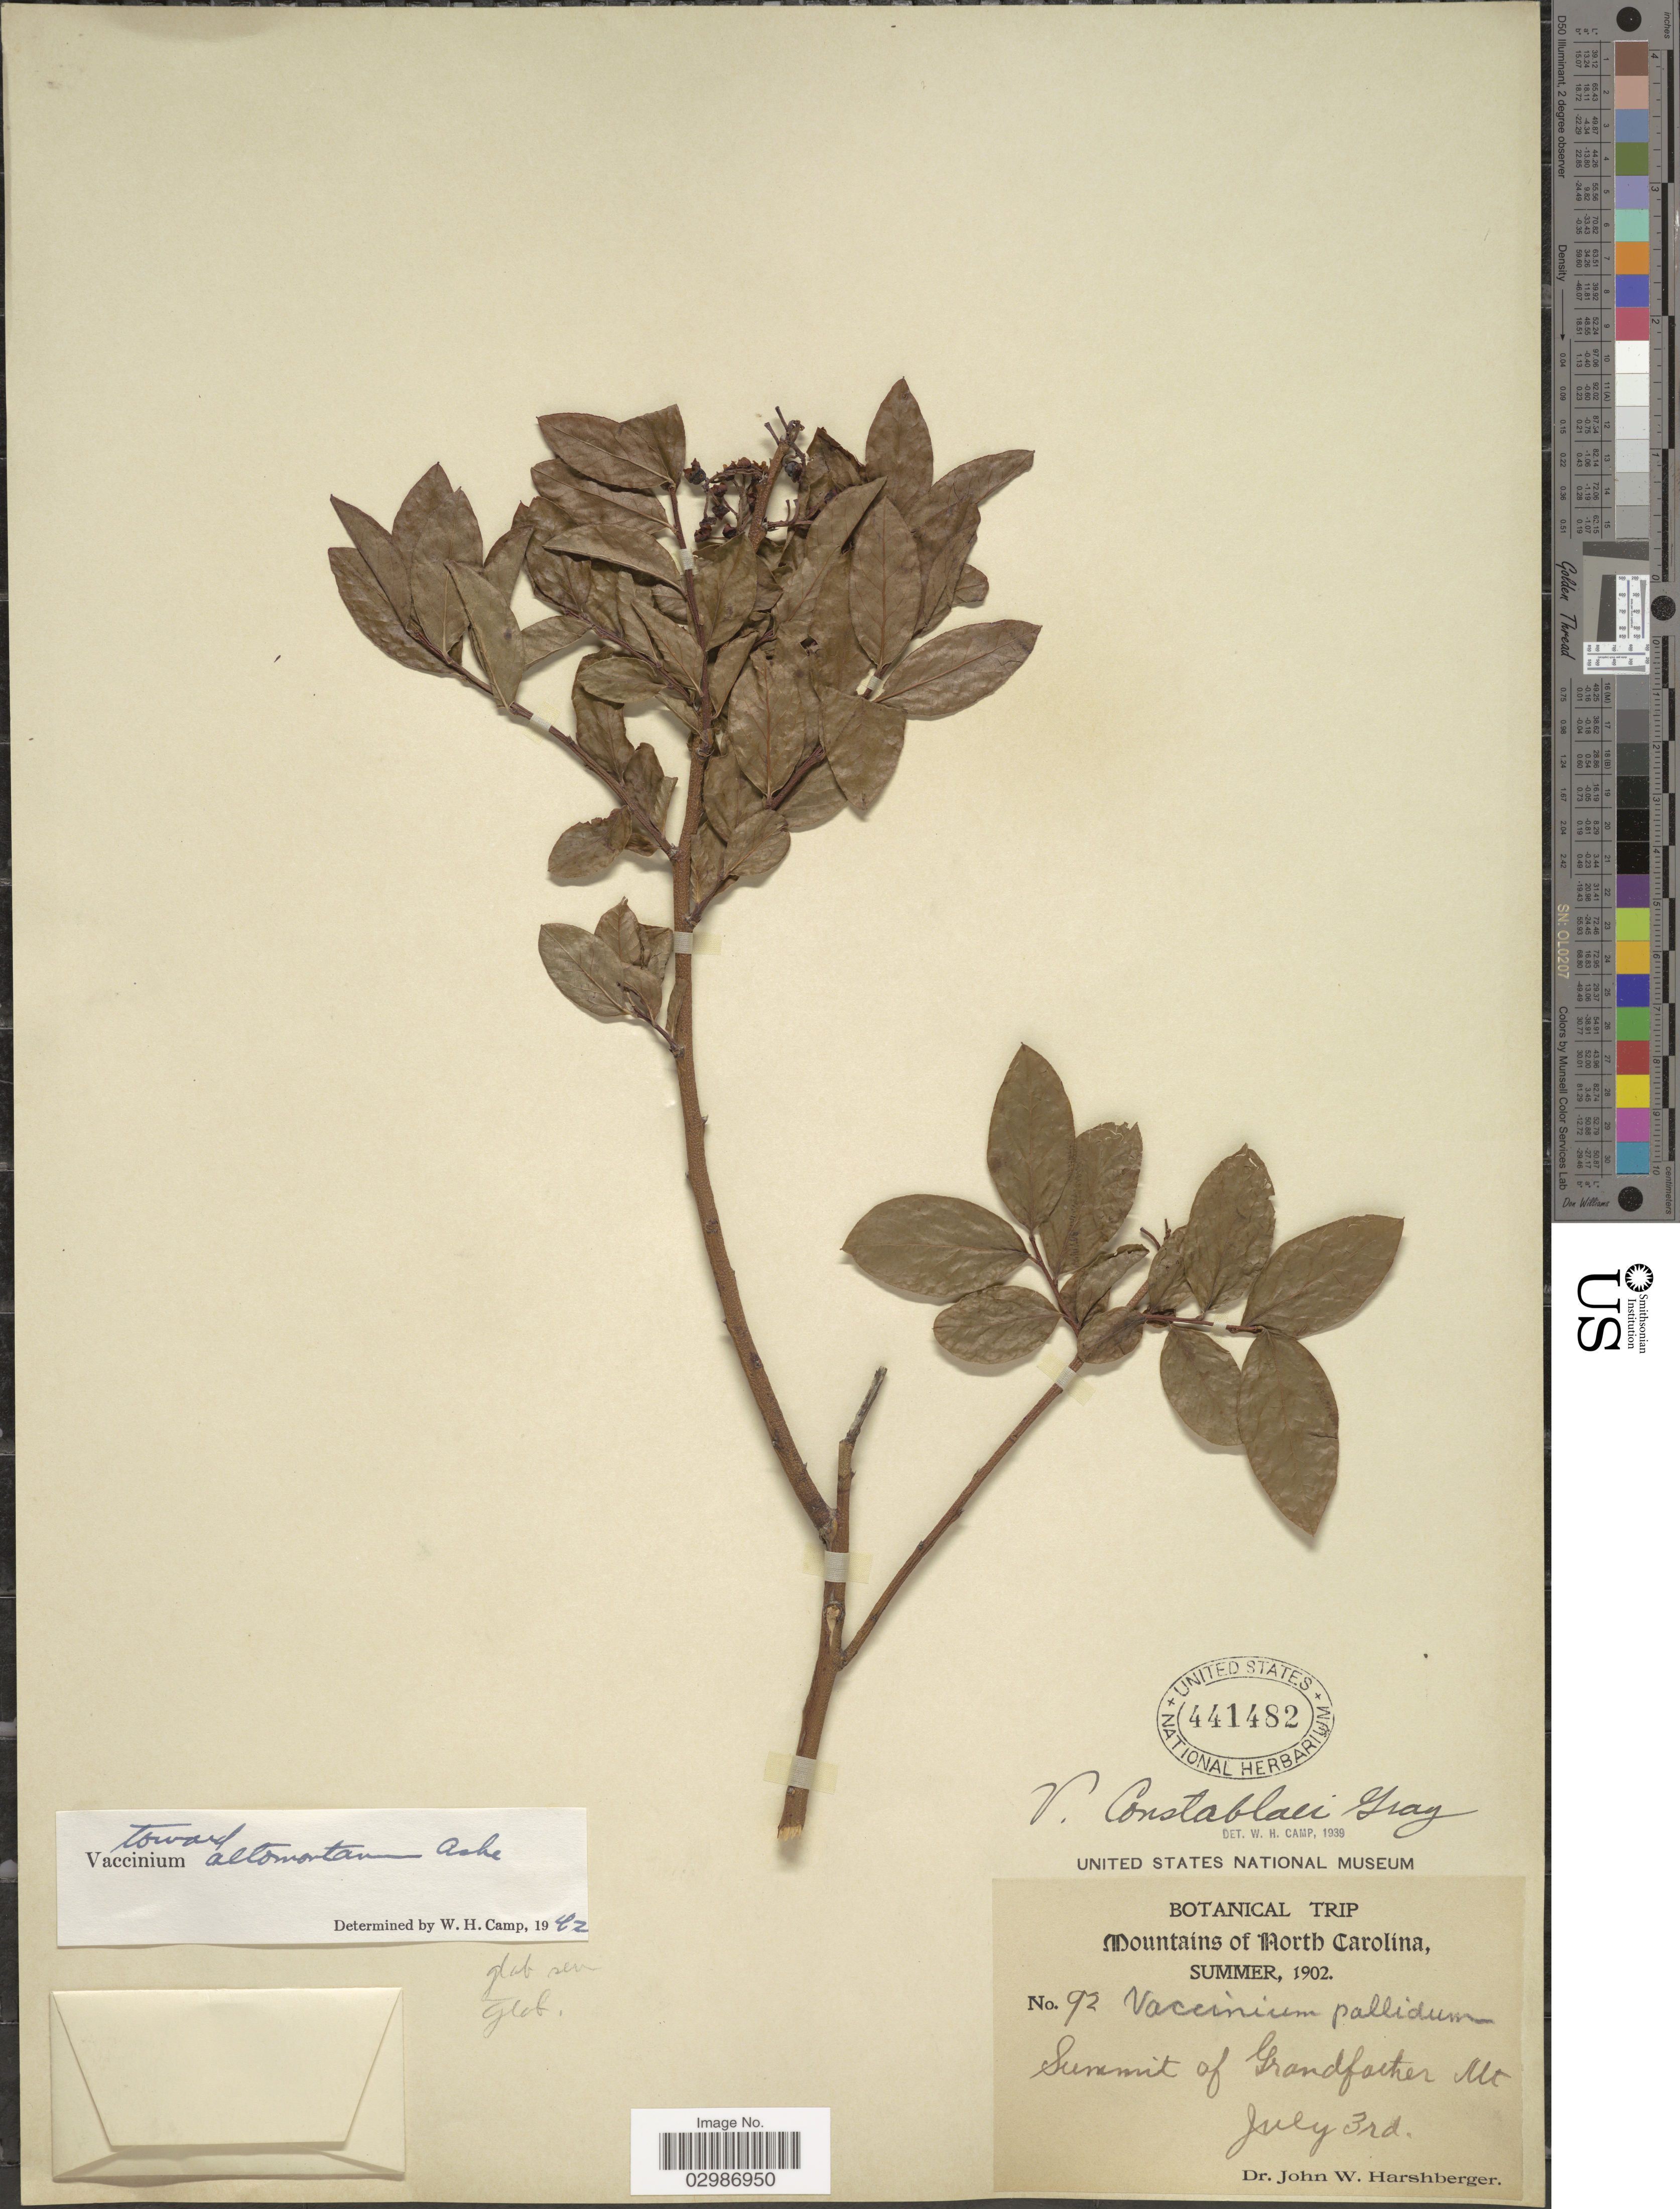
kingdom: Plantae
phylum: Tracheophyta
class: Magnoliopsida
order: Ericales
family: Ericaceae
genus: Vaccinium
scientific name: Vaccinium altomontanum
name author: Ashe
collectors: J. W. Harshberger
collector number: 92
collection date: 1902-07-03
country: United States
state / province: North Carolina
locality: Summit of Grandfather Mt.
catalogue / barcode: US 441482